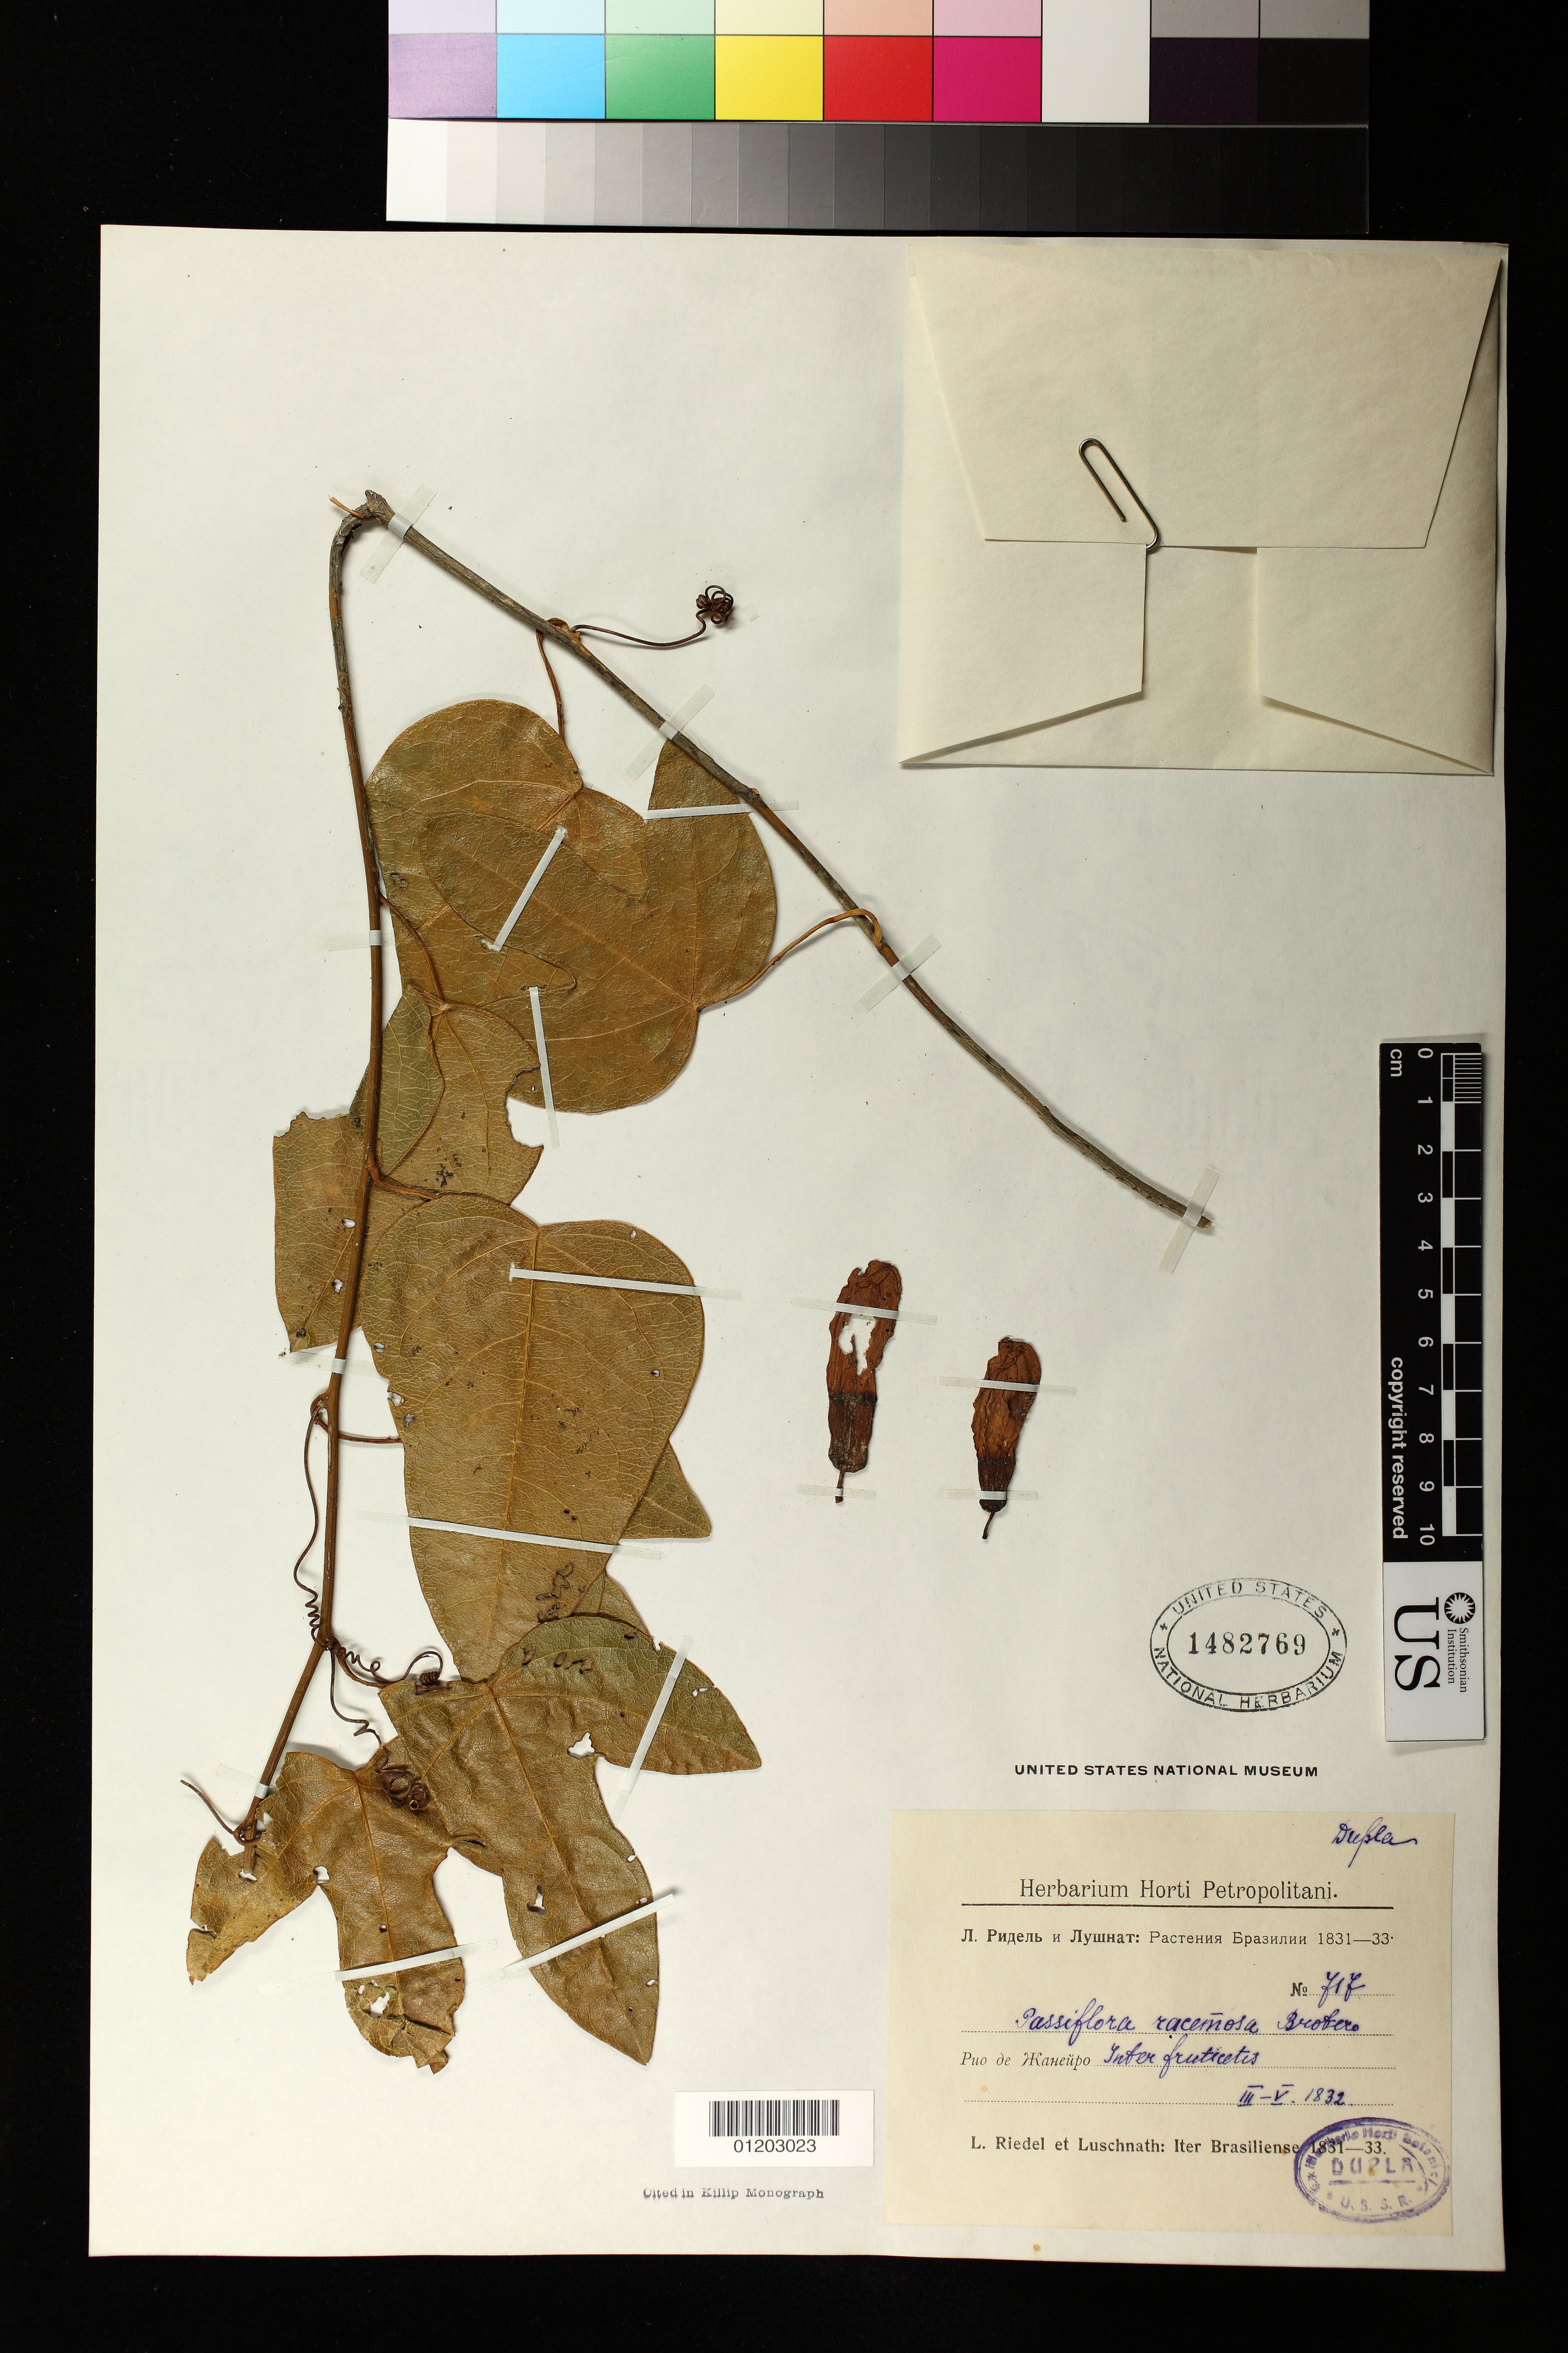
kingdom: Plantae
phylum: Tracheophyta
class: Magnoliopsida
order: Malpighiales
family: Passifloraceae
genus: Passiflora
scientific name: Passiflora racemosa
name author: Brot.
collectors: L. Riedel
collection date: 1832-05-03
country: Brazil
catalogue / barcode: US 1482769